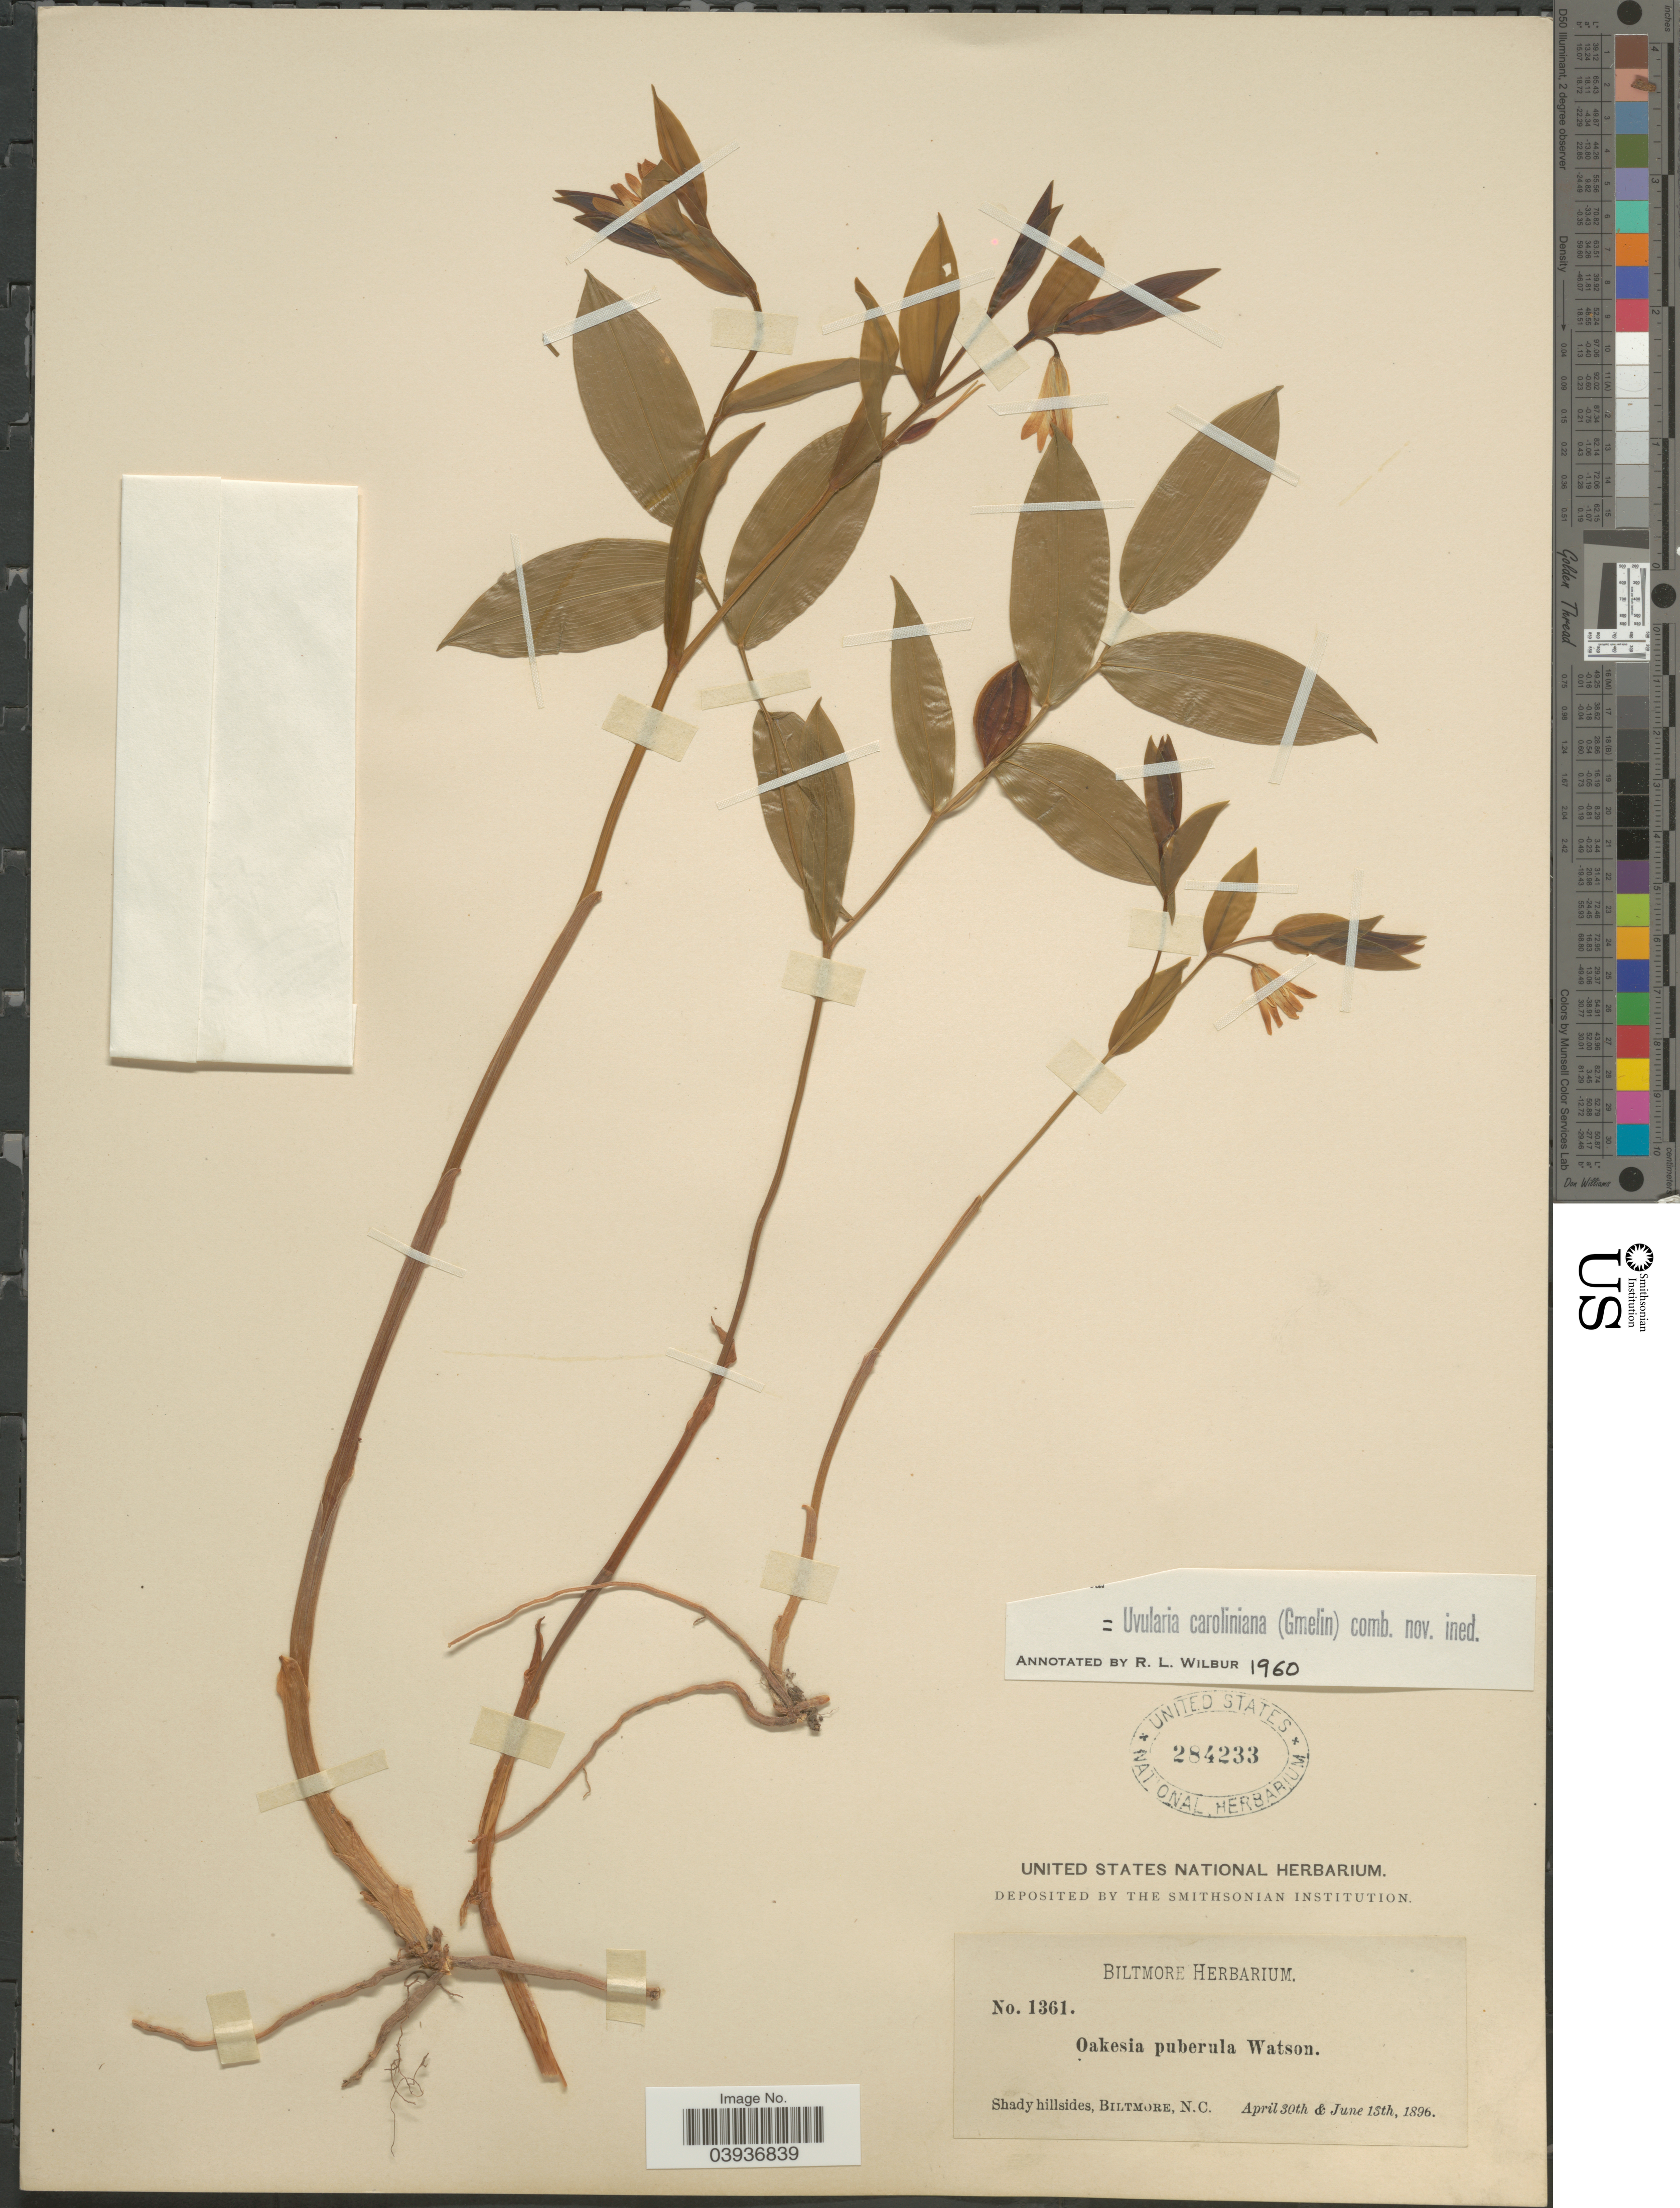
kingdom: Plantae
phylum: Tracheophyta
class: Liliopsida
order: Liliales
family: Colchicaceae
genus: Uvularia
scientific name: Uvularia caroliniana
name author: (J.F. Gmel.) Wilbur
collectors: ex herb. Biltmore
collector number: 1361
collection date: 1896-04-30/1896-06-13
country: United States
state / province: North Carolina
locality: Biltmore.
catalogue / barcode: US 284233